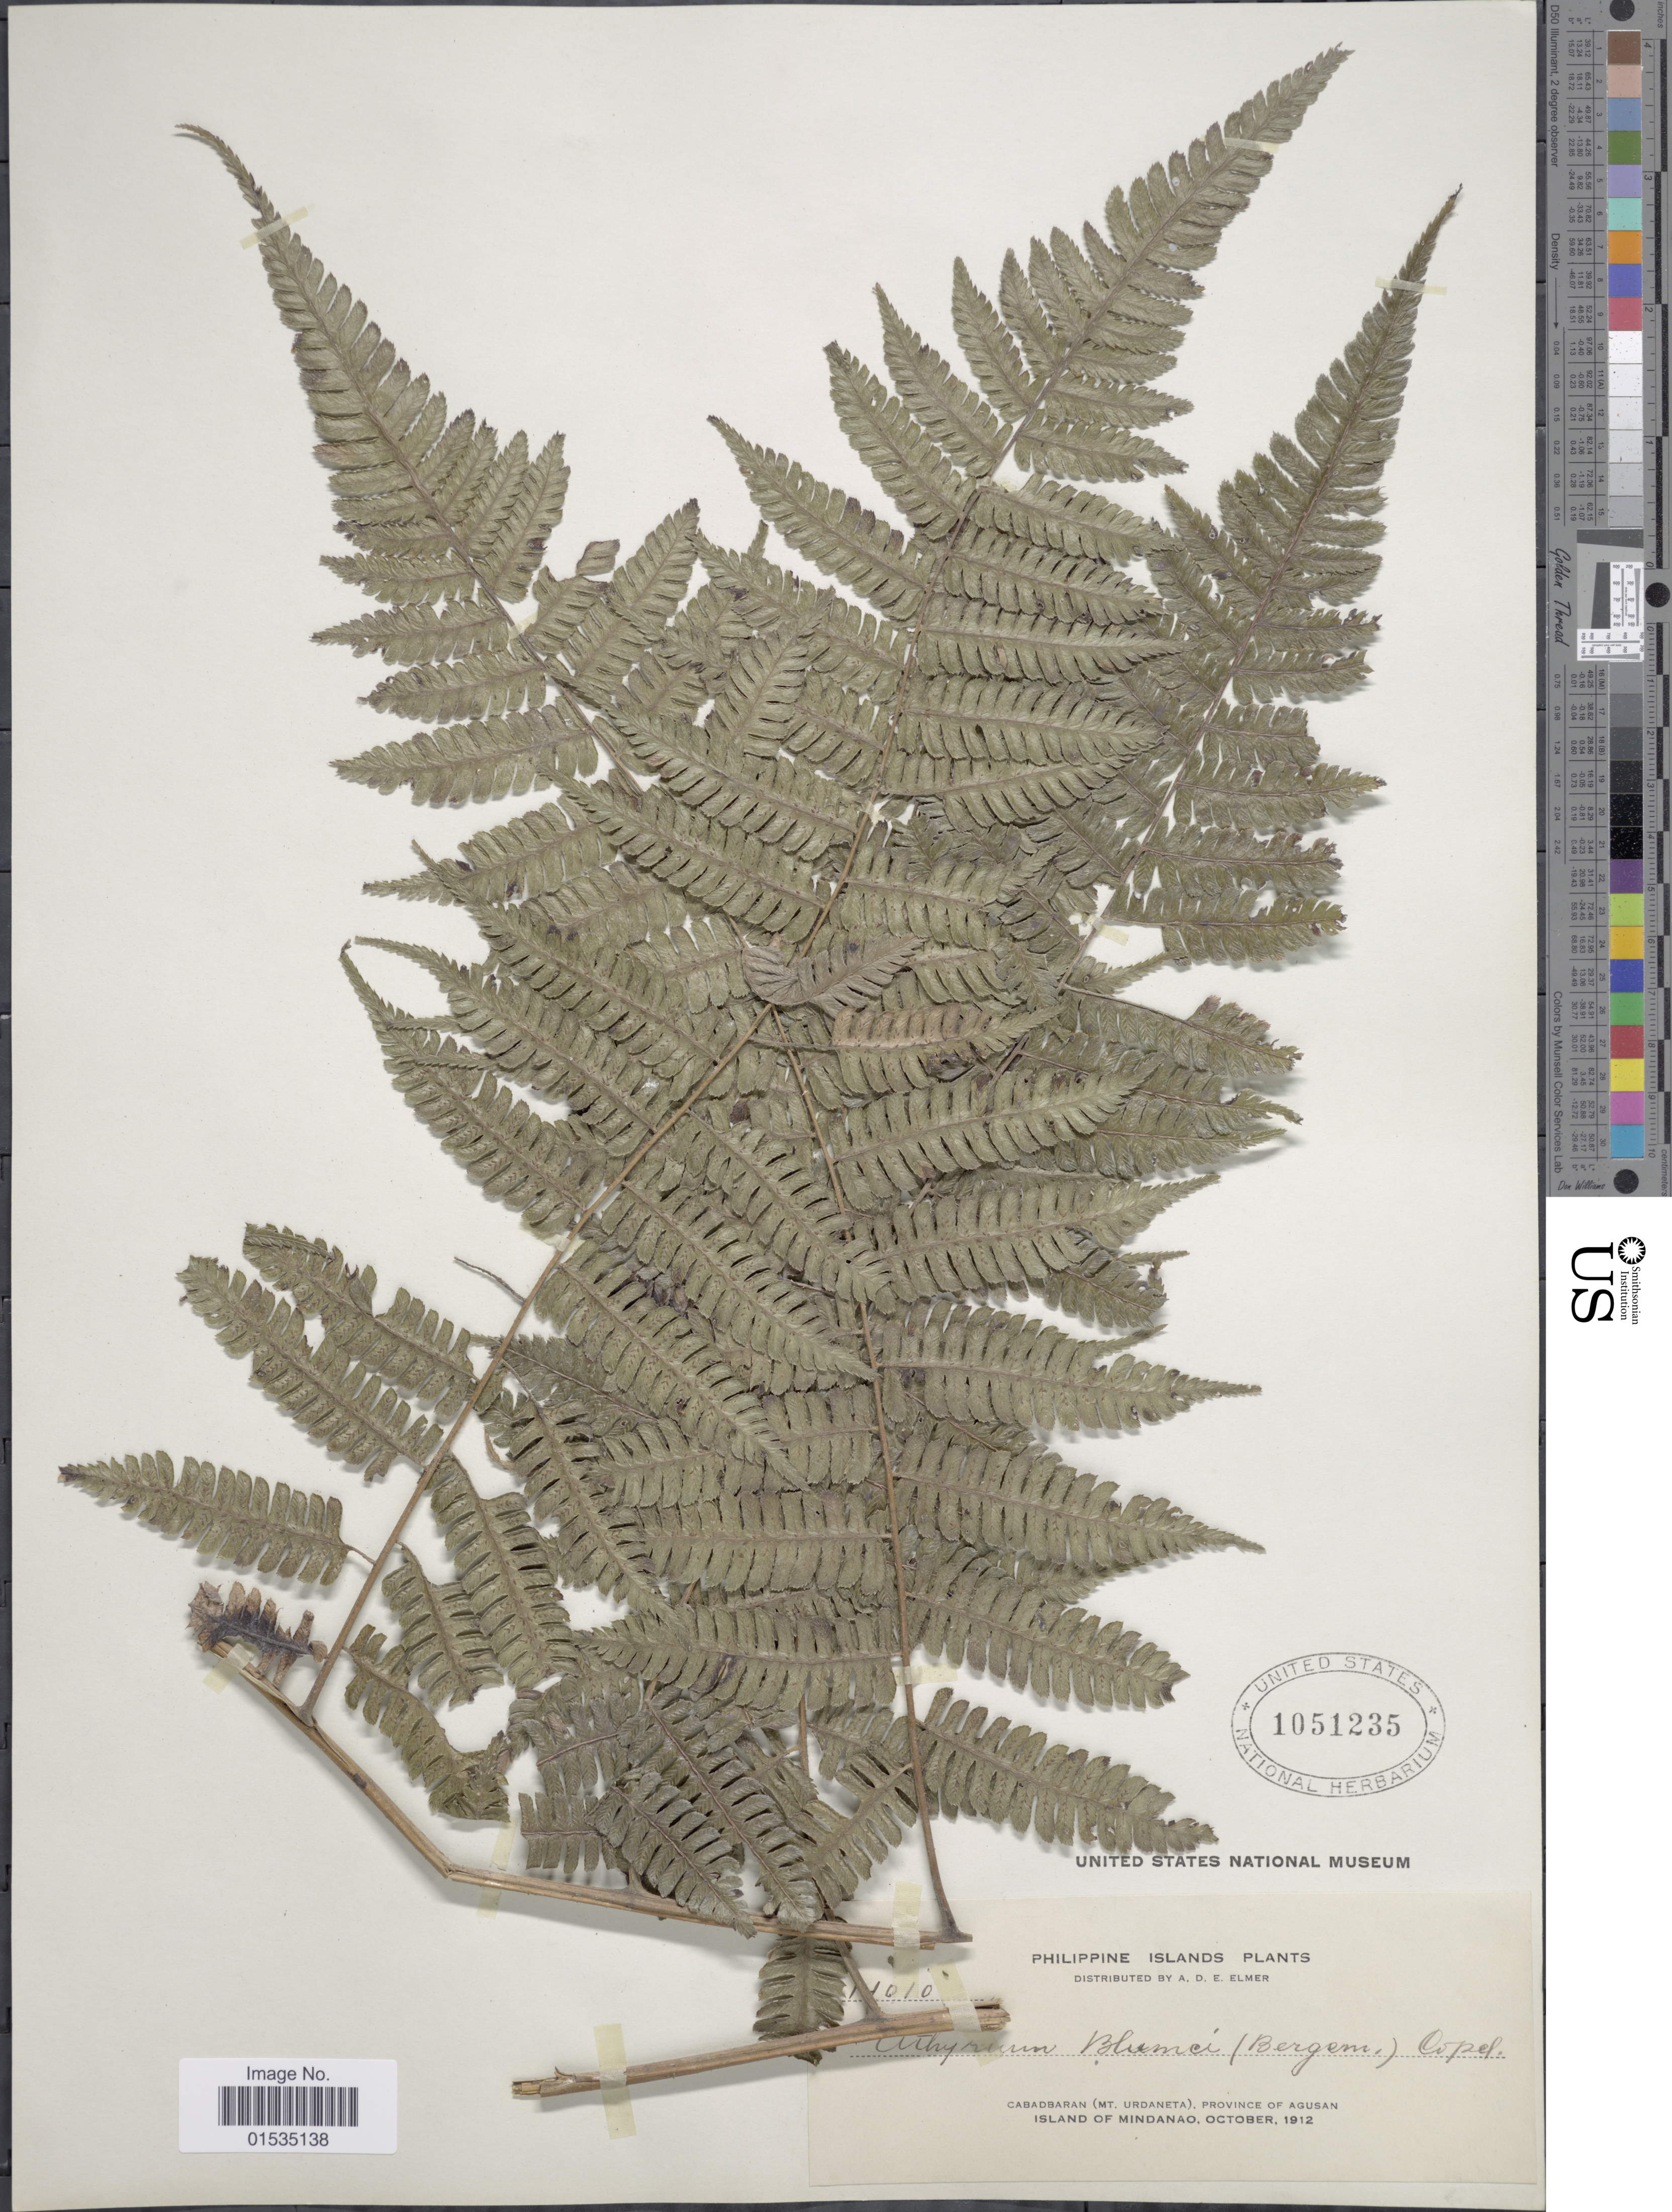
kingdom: Plantae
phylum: Tracheophyta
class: Polypodiopsida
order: Polypodiales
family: Athyriaceae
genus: Diplazium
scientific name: Diplazium polypodioides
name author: Blume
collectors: A. D. E. Elmer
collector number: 14010*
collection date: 1912-10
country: Philippines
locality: Cabadbaran (Mt. Urdaneta), Province of Agusan, Island of Mindanao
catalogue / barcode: US 1051235